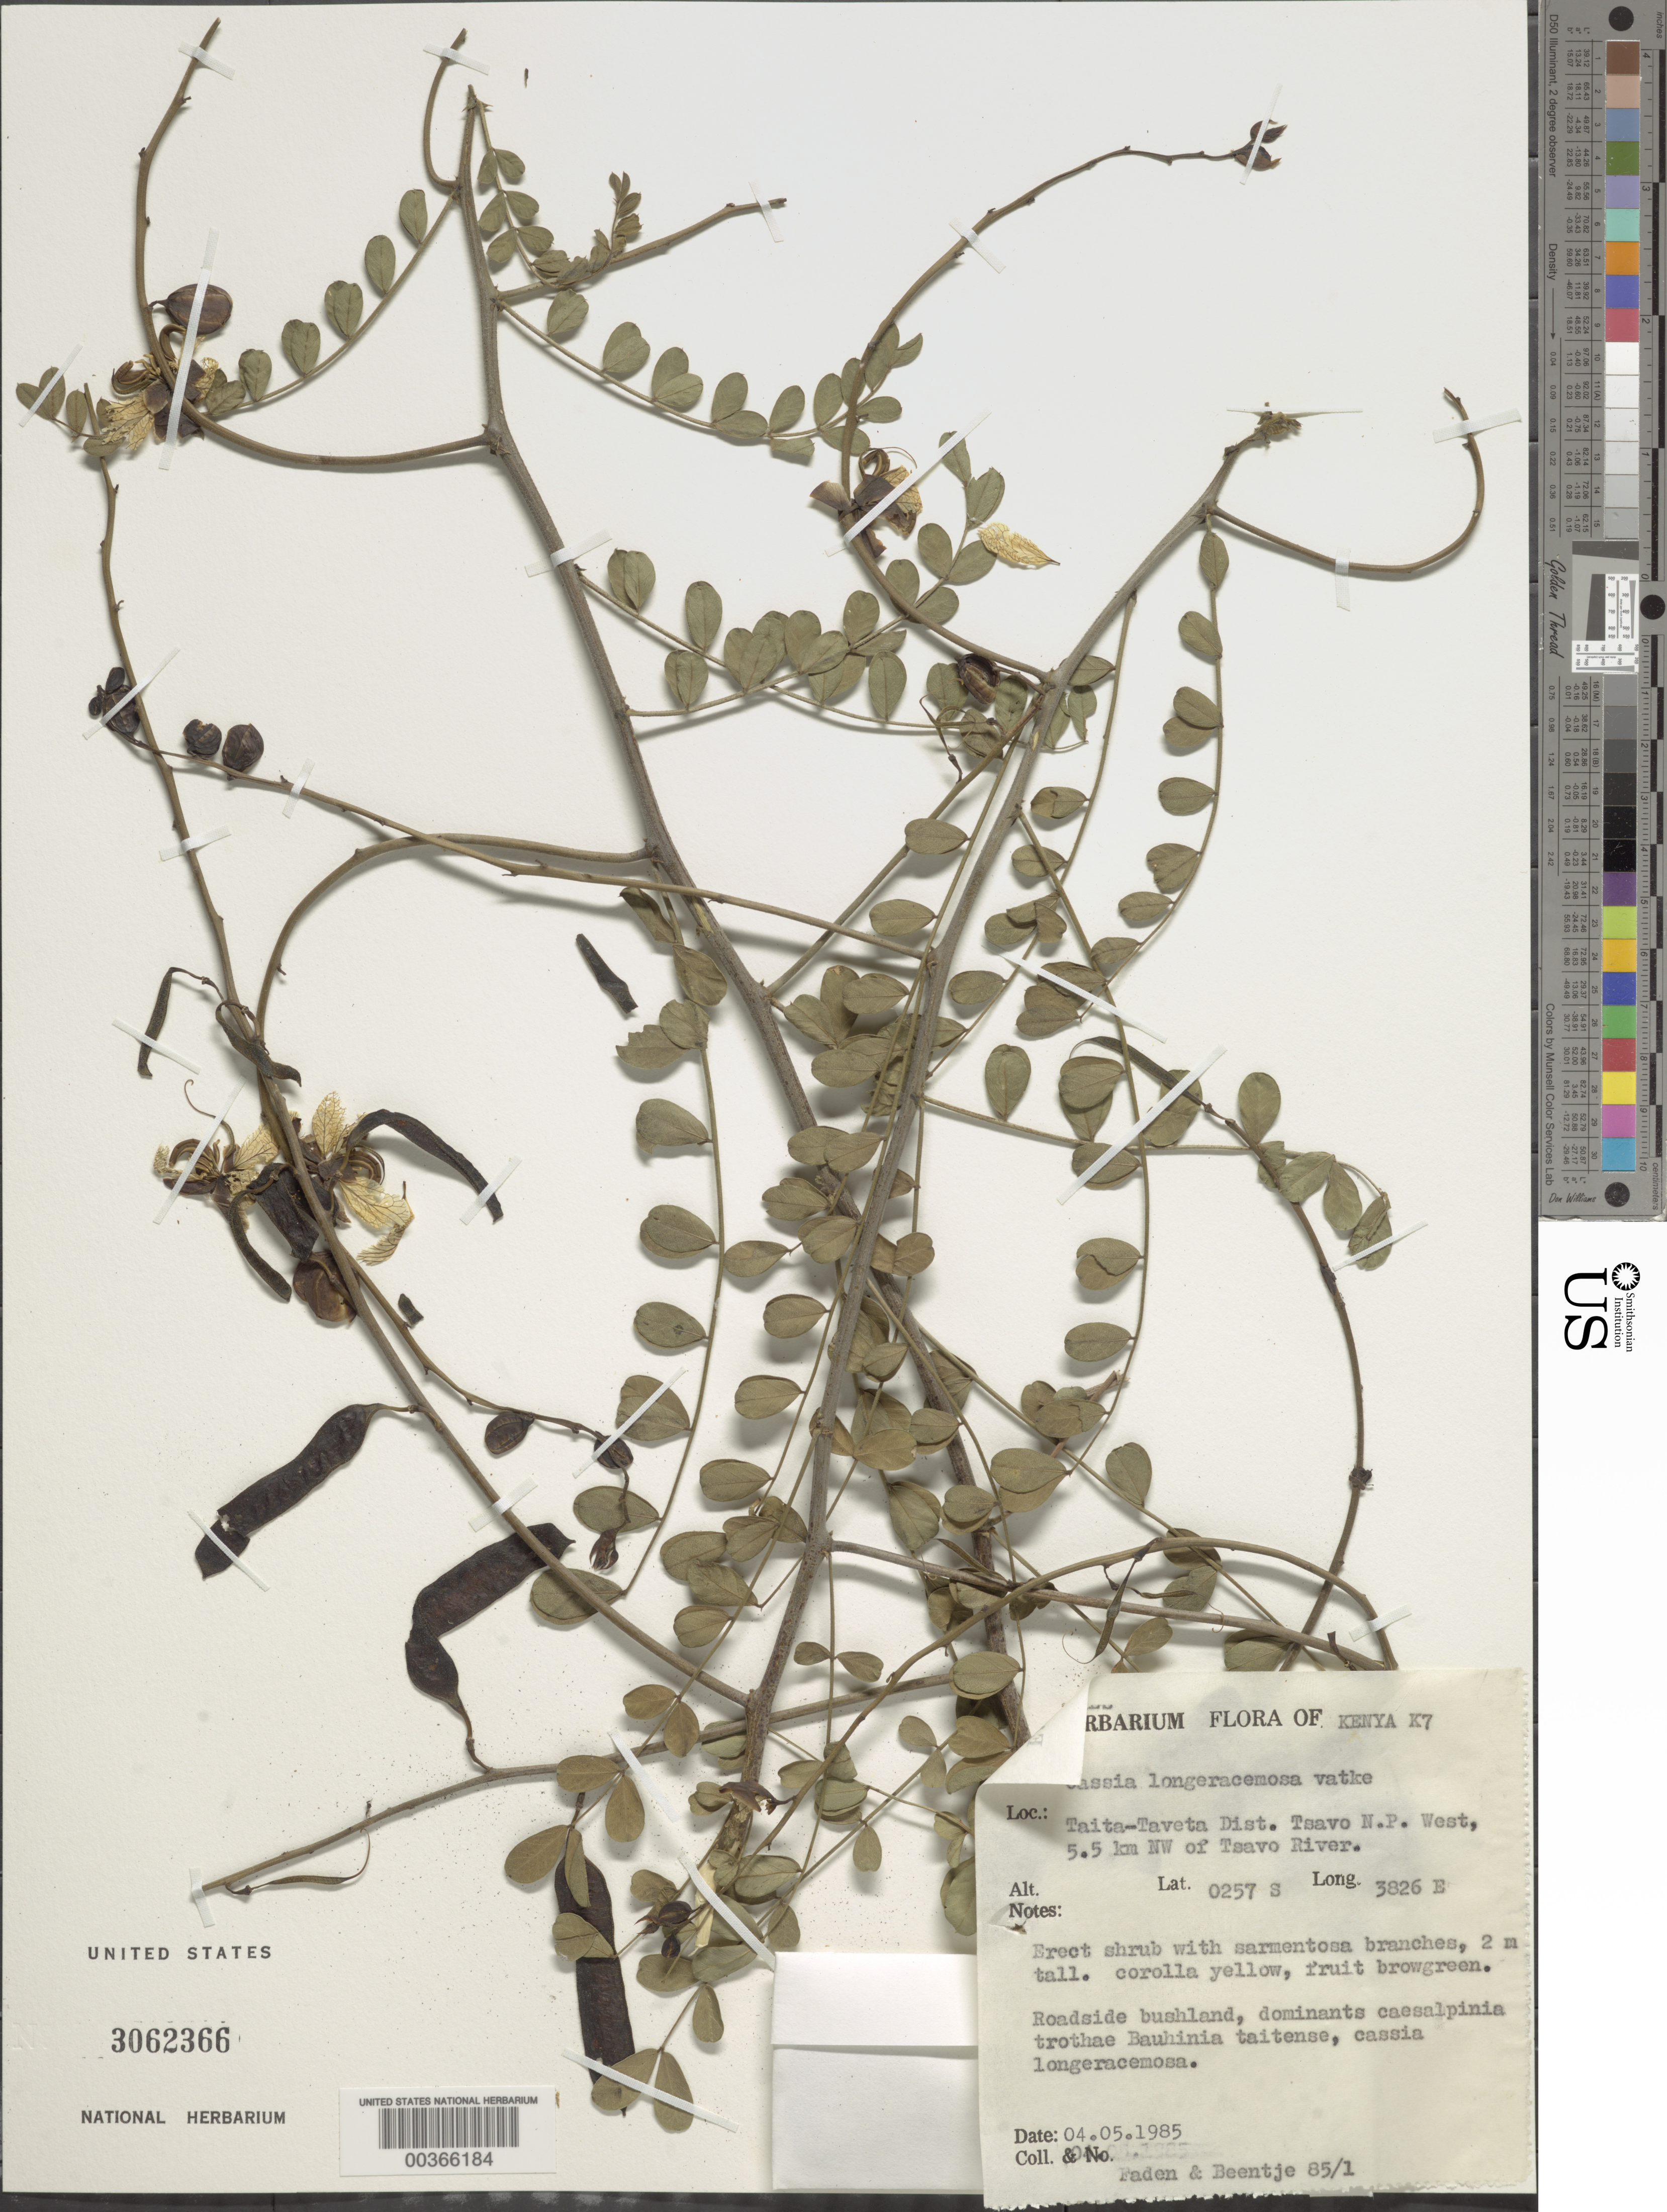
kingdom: Plantae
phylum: Tracheophyta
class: Magnoliopsida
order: Fabales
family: Fabaceae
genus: Senna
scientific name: Senna longiracemosa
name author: (Vatke) Lock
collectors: R. B. Faden & H. J. Beentje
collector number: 85/1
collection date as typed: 04 May 1985 or 05 Apr 1985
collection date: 1985-04-05 or 1985-05-04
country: Kenya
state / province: Taita Taveta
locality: Tsavo n.p. west, 5.5 km nw of tsavo river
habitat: Roadside bushland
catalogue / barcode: US 3062366